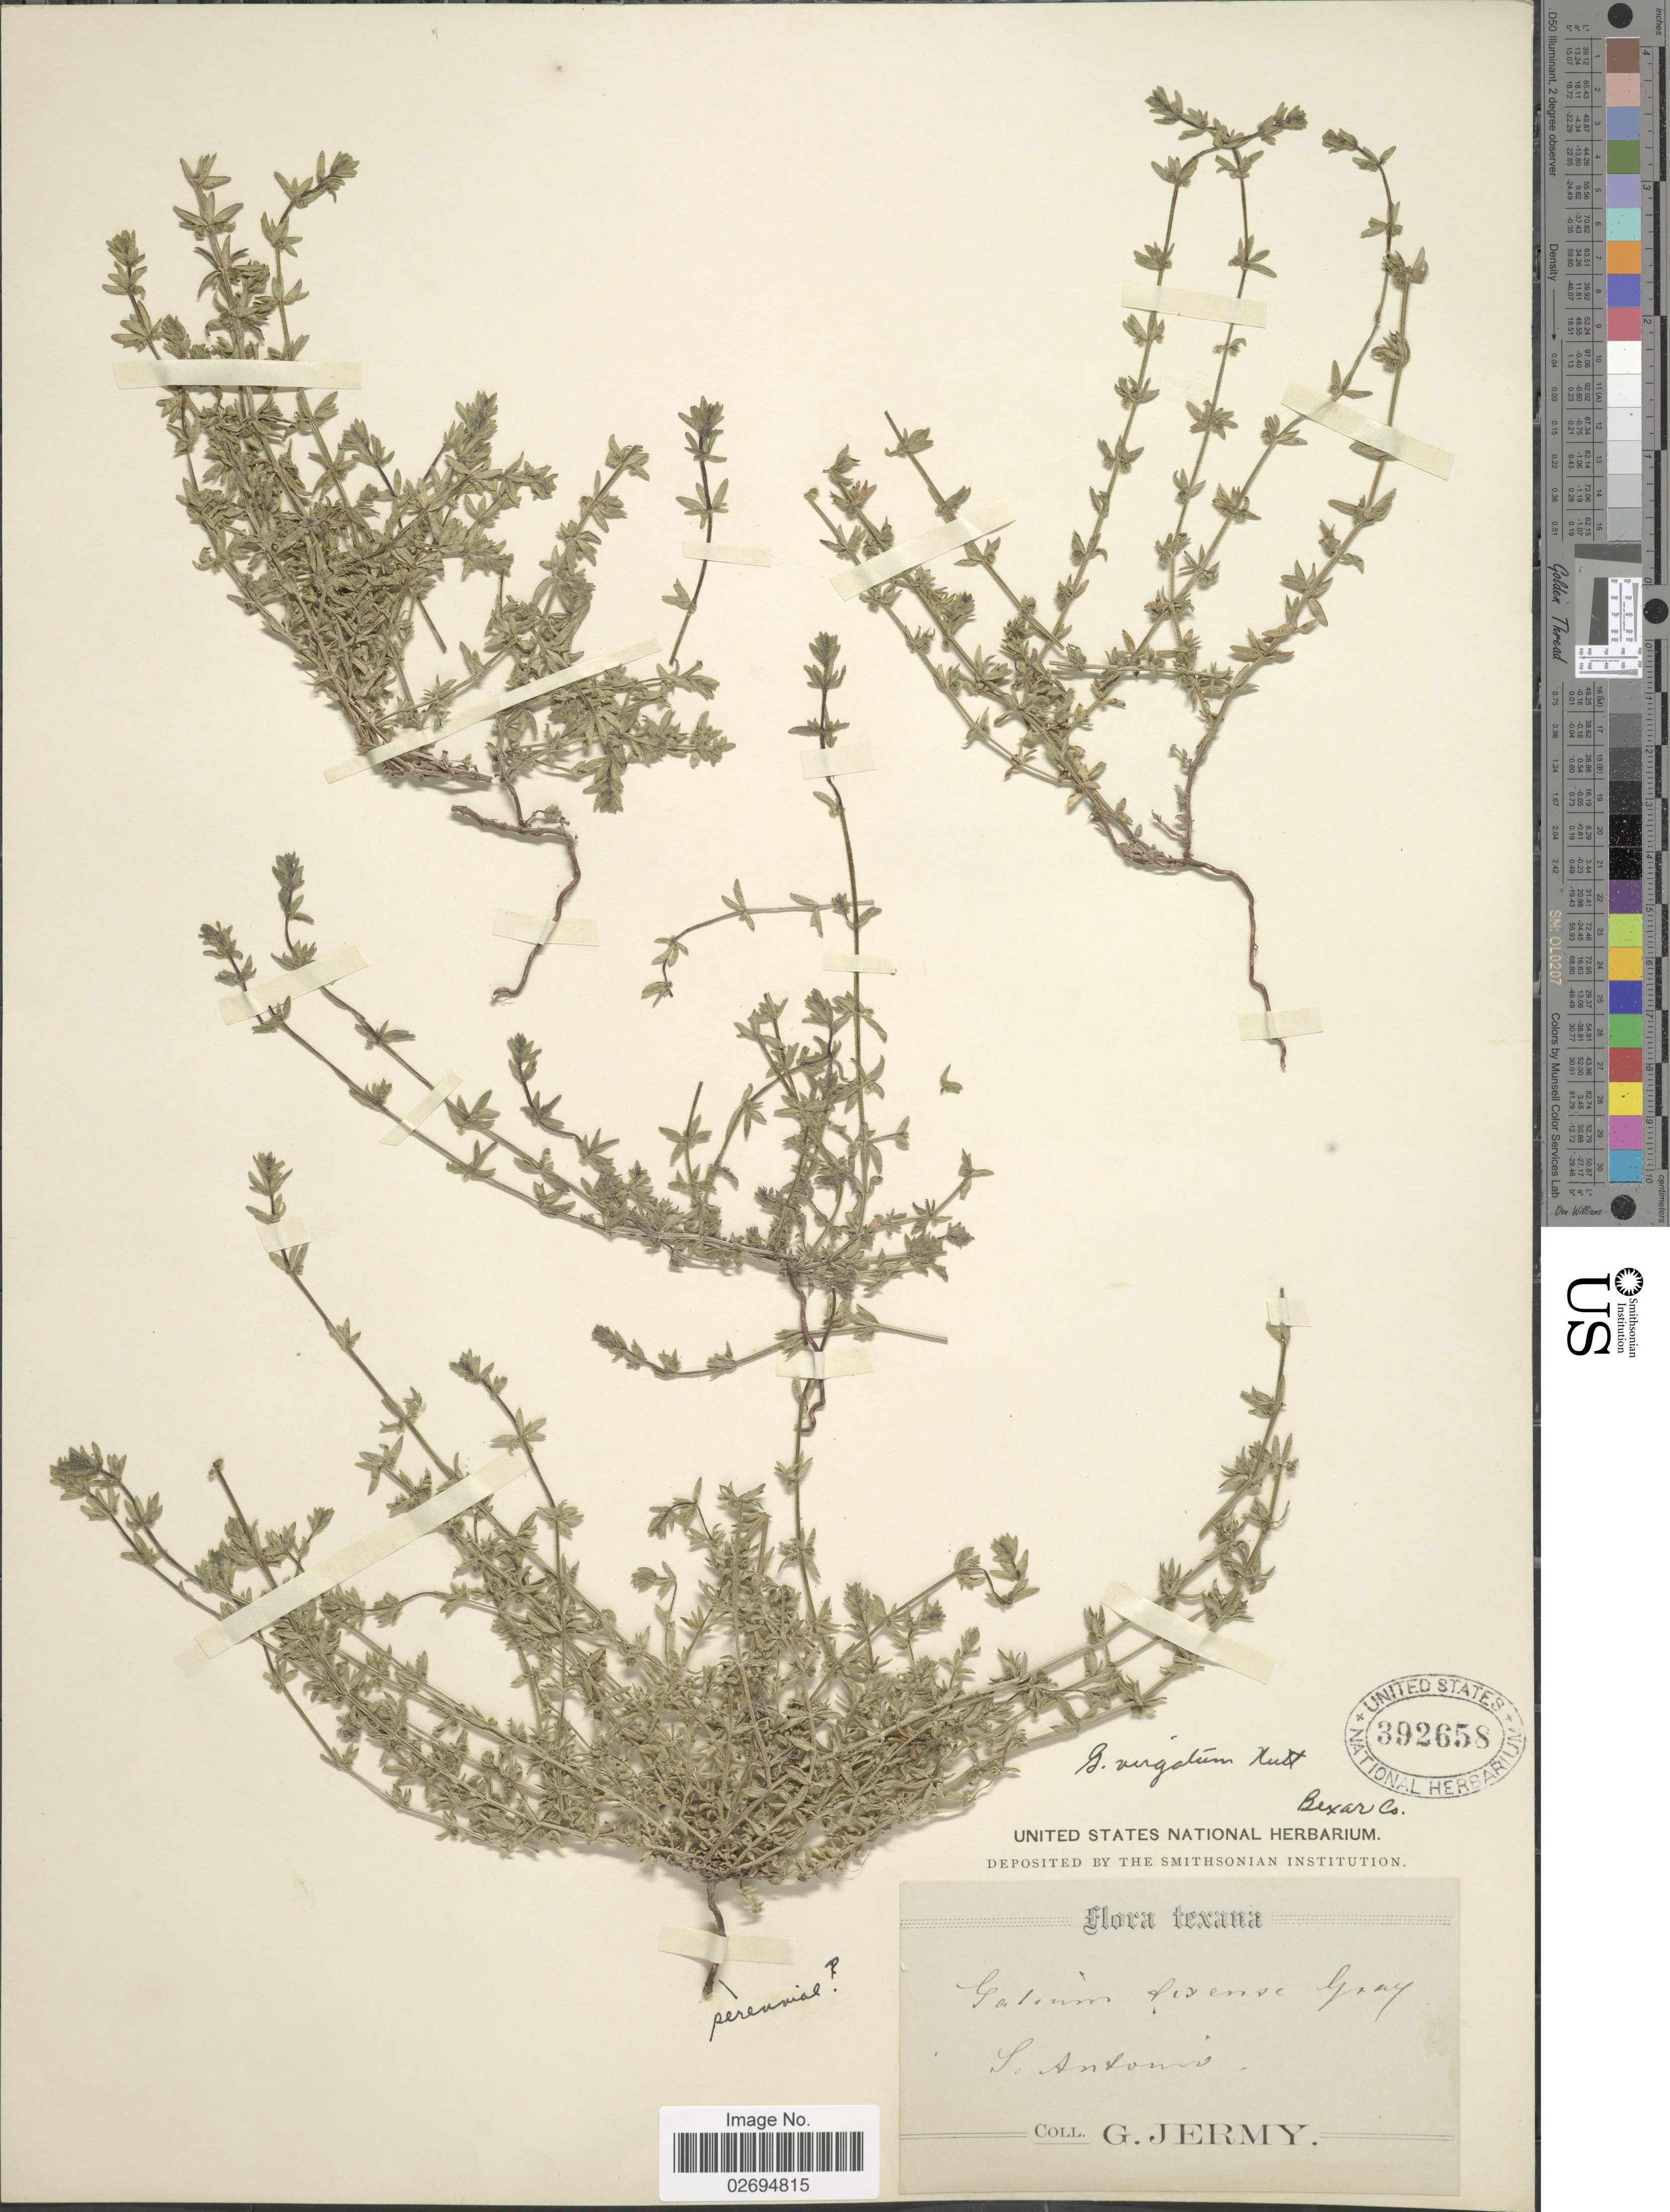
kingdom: Plantae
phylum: Tracheophyta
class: Magnoliopsida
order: Gentianales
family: Rubiaceae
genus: Galium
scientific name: Galium virgatum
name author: Nutt.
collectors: G. Jermy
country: United States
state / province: Texas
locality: S. Antonio, Bexar Co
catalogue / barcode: US 392658